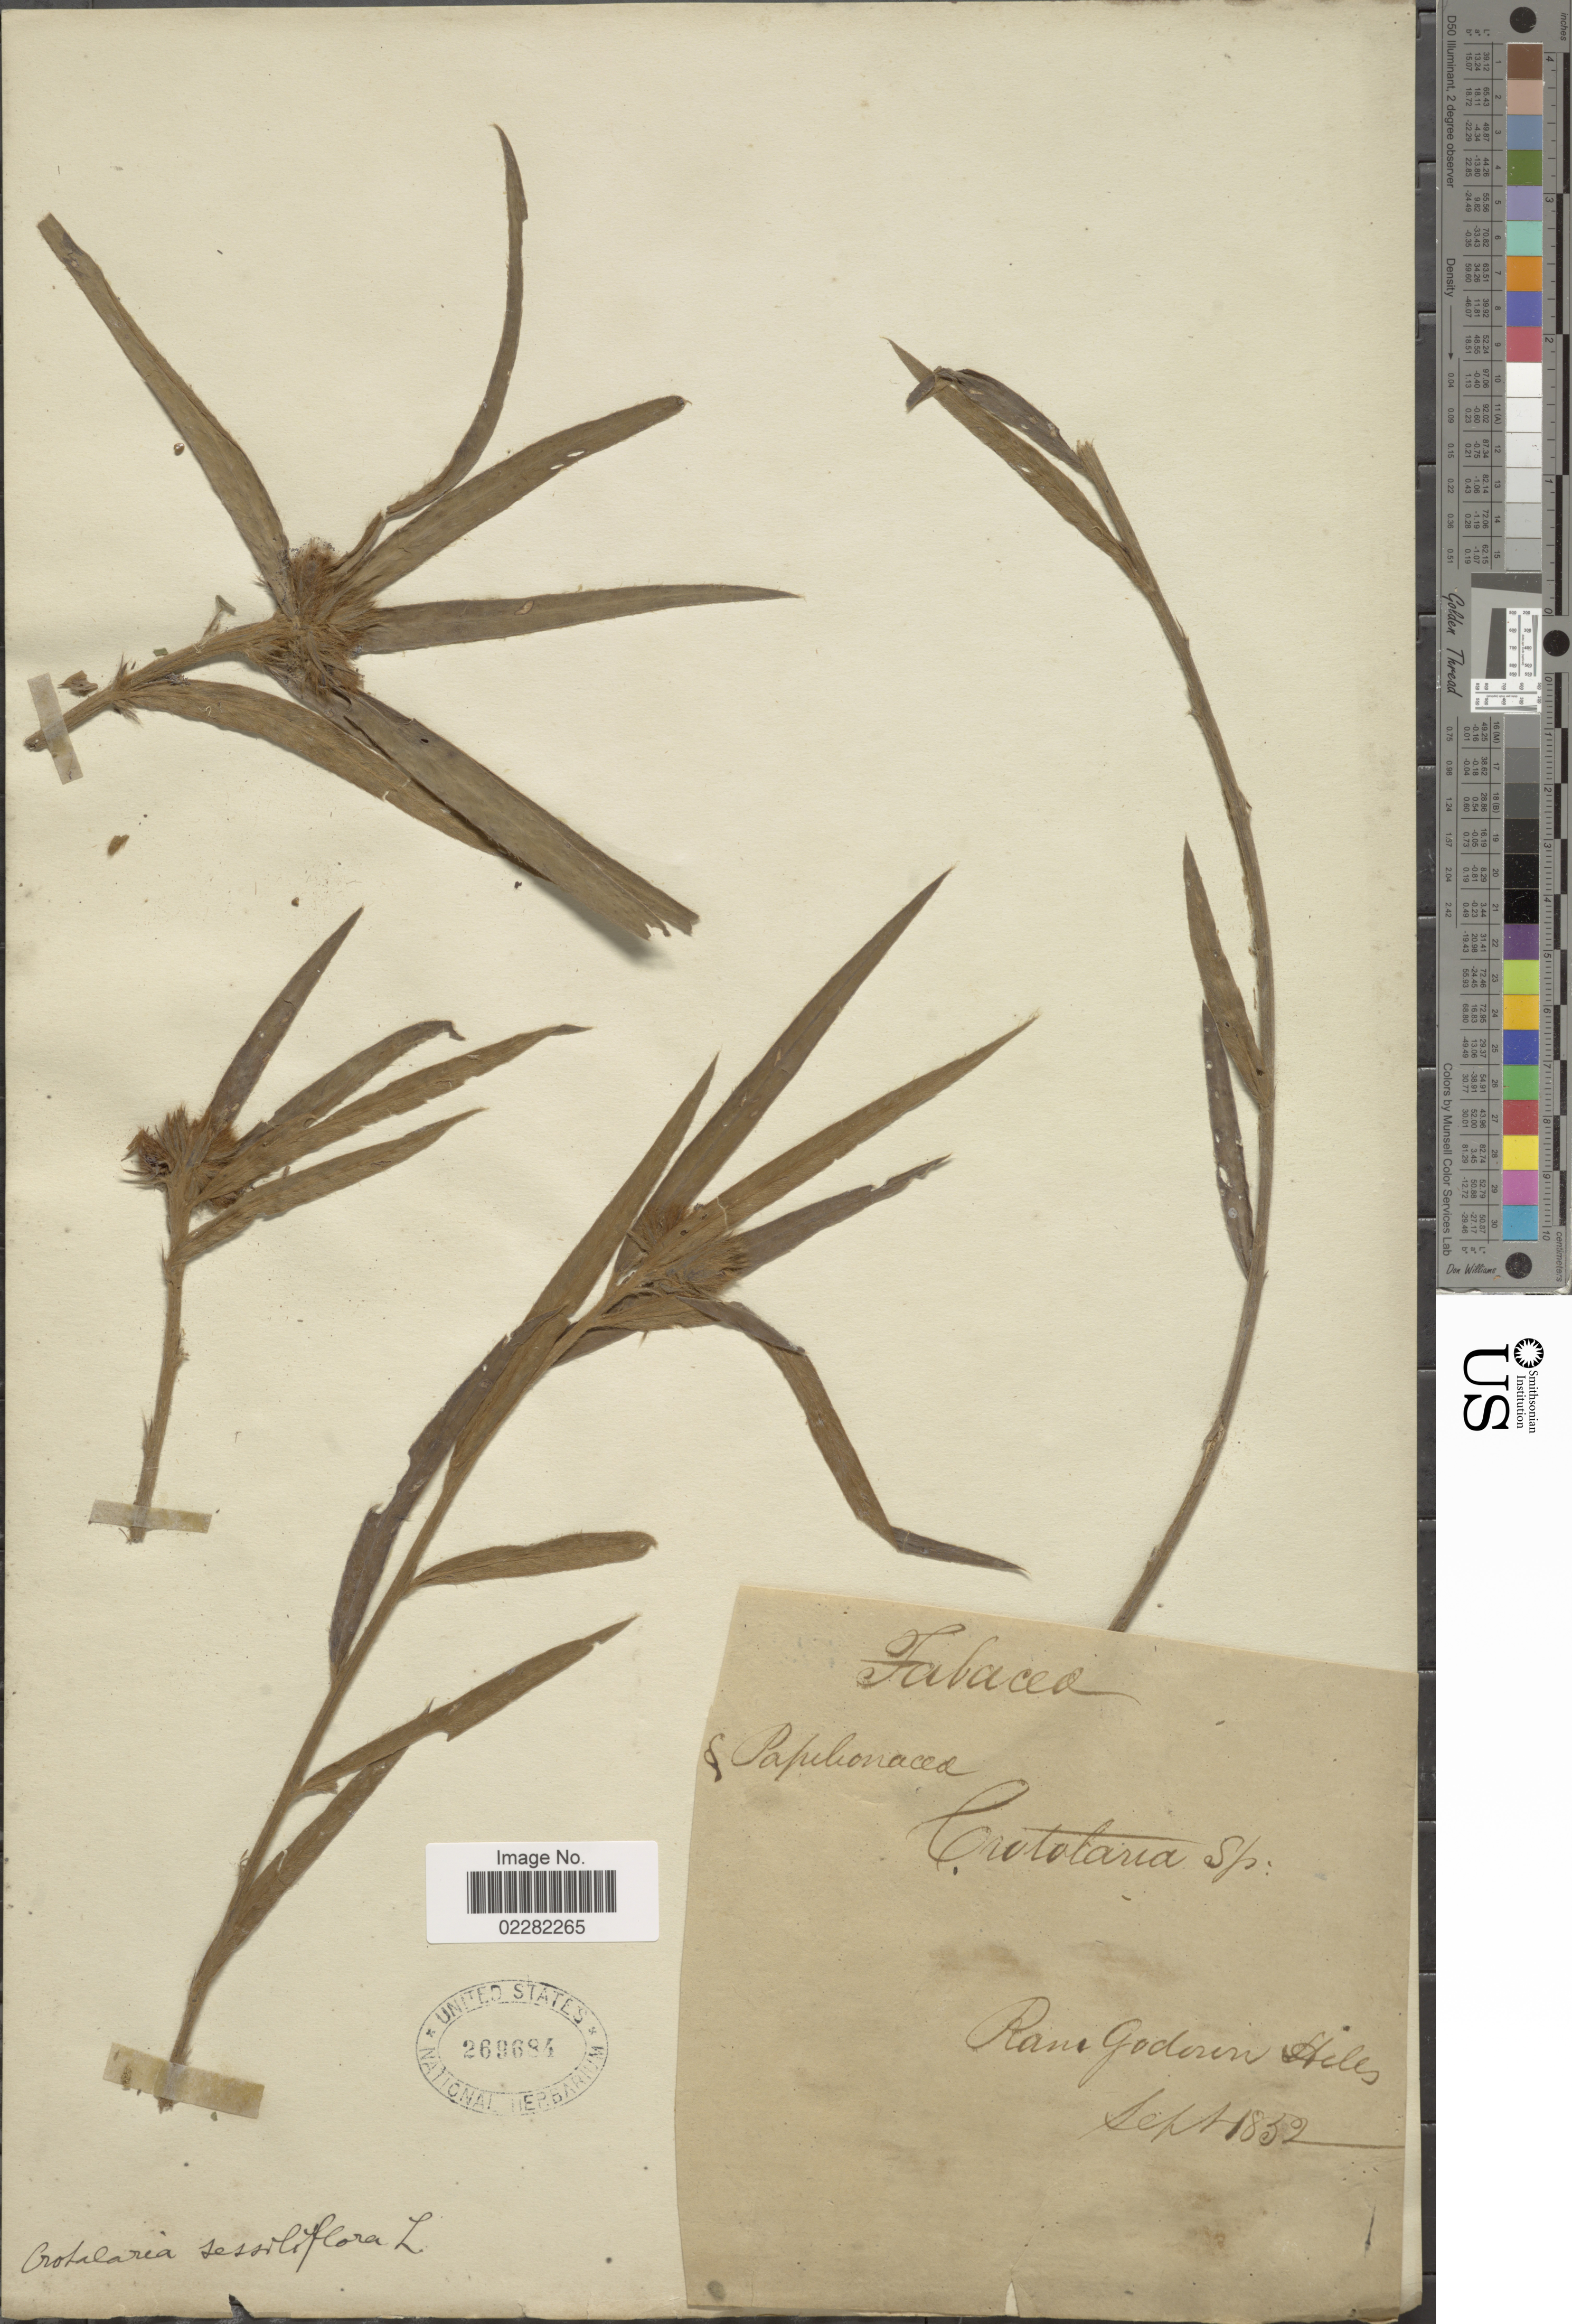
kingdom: Plantae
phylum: Tracheophyta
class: Magnoliopsida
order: Fabales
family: Fabaceae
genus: Crotalaria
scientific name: Crotalaria sessilifolia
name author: L.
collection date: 1852-08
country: India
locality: Rana Goderen [Ran/Ram Godorin/Godoveri?] Hills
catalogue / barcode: US 269684